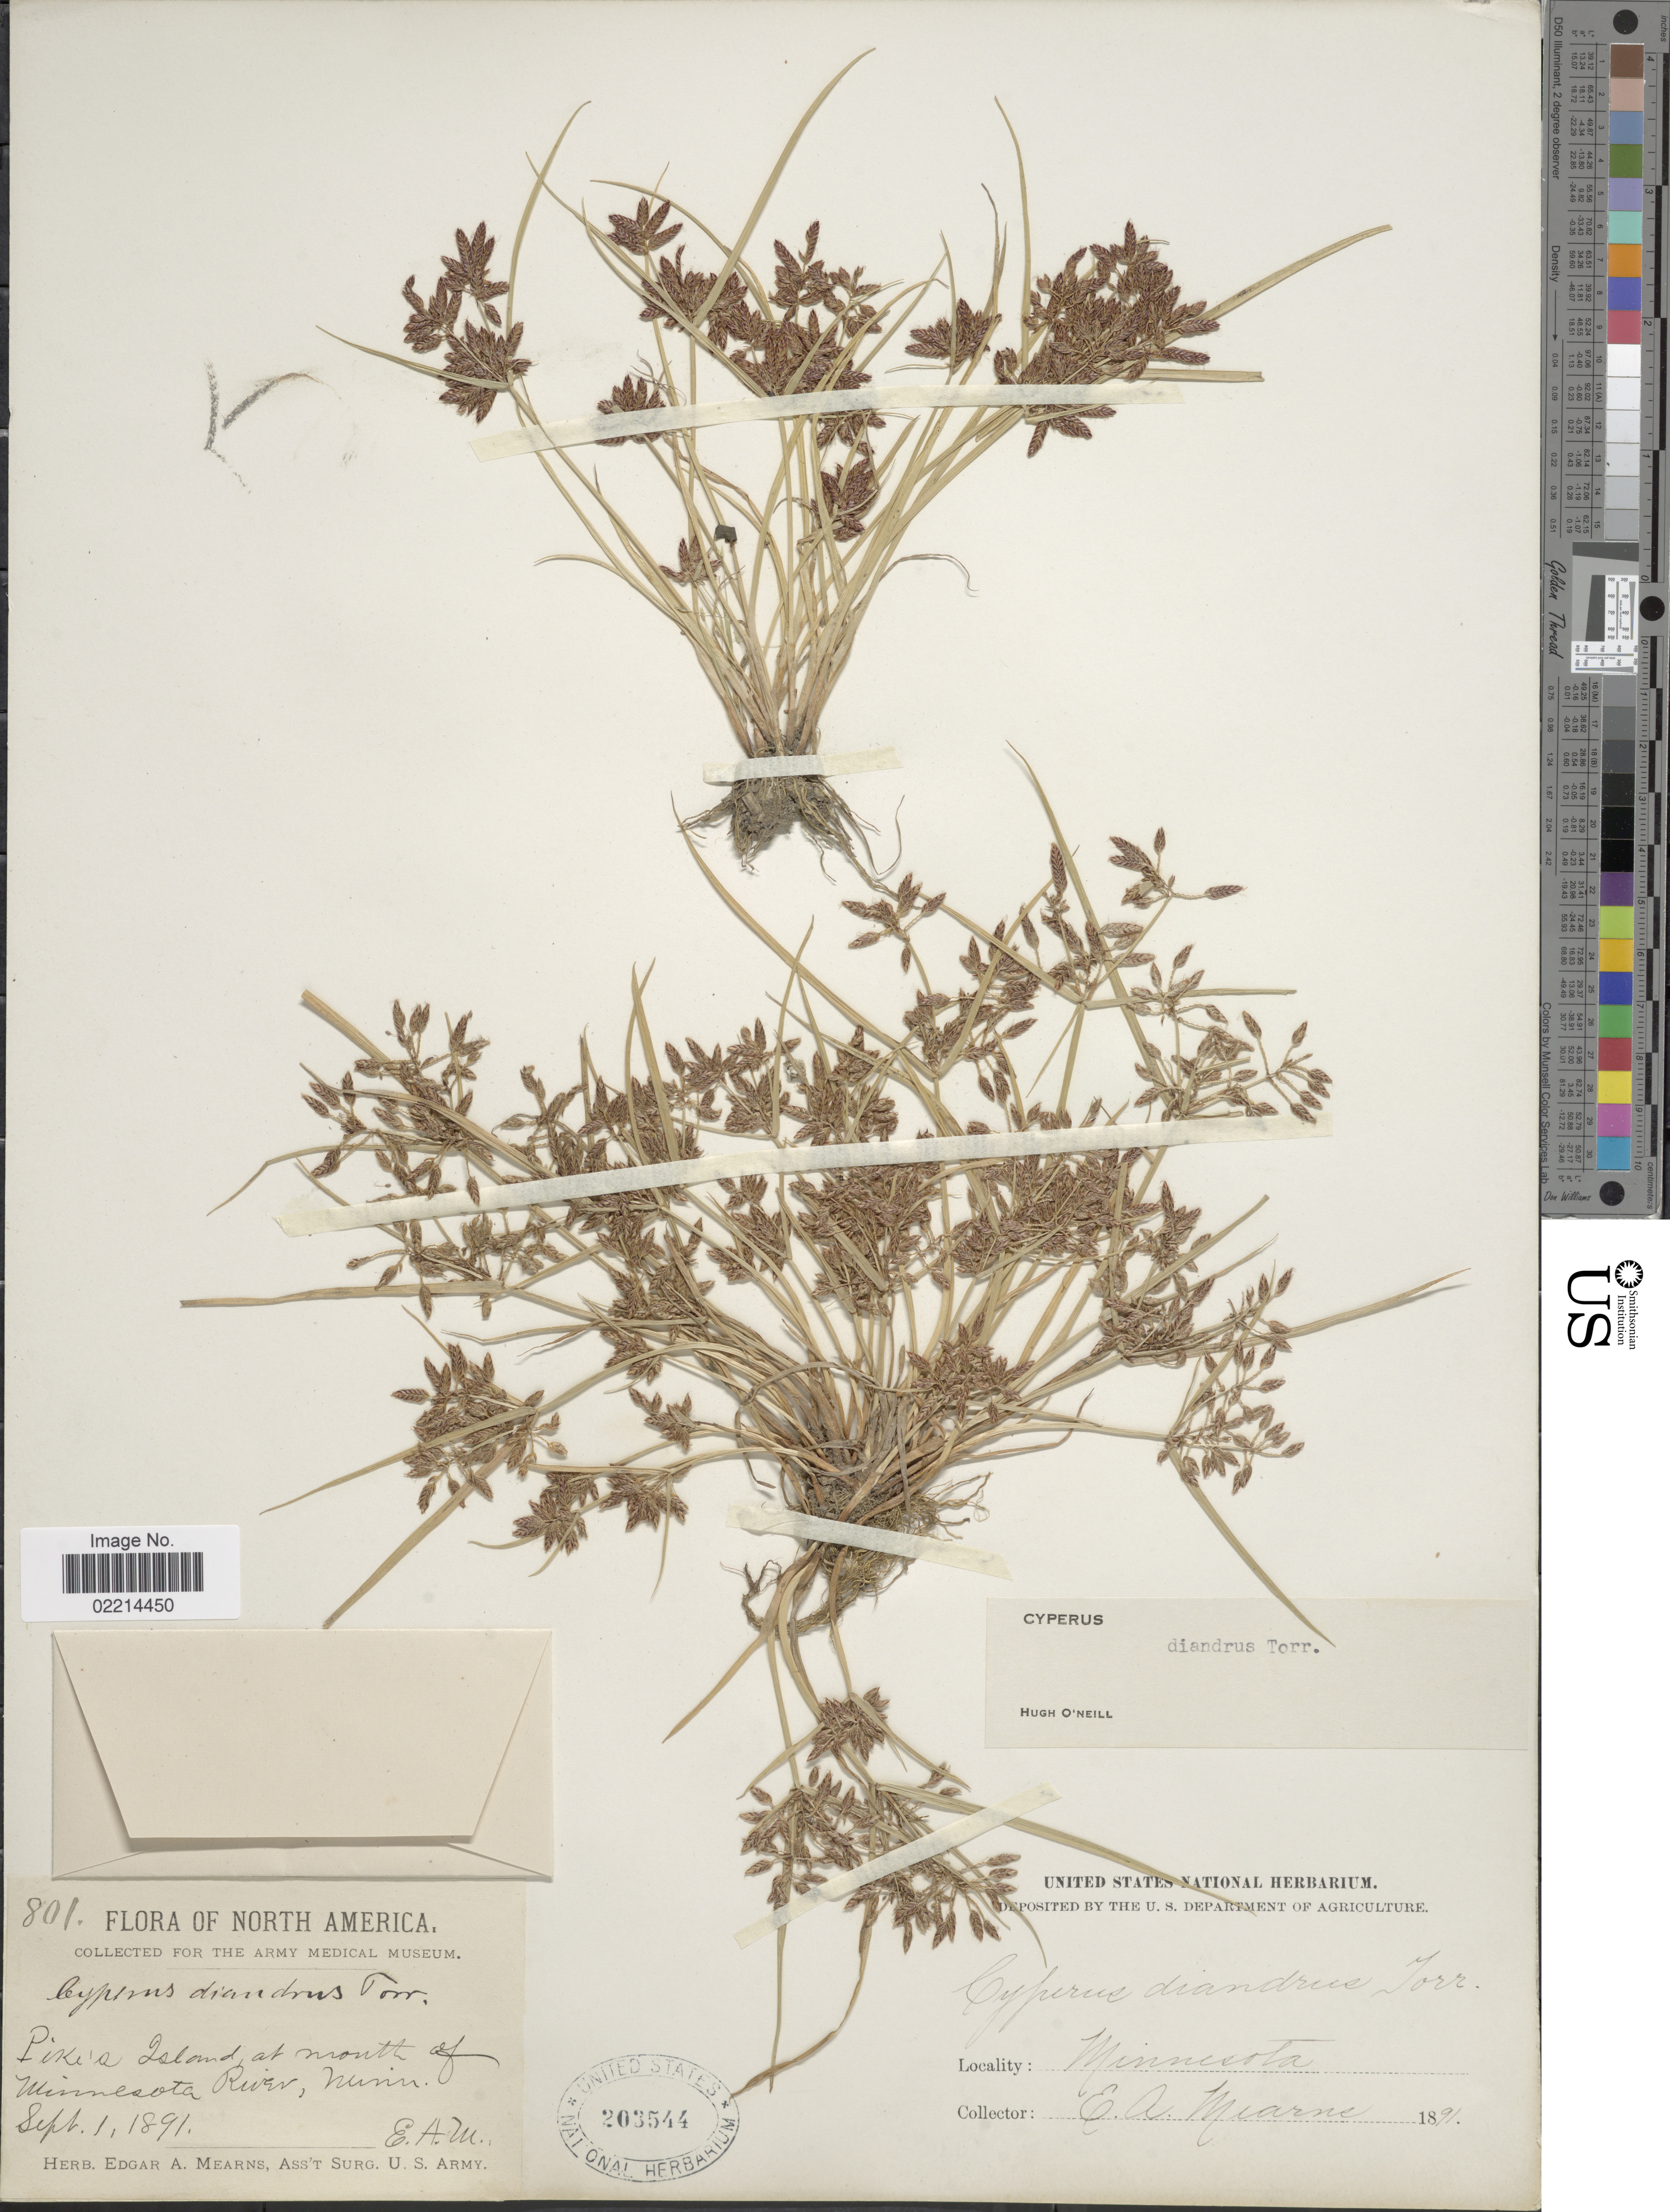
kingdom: Plantae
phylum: Tracheophyta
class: Liliopsida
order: Poales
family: Cyperaceae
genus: Cyperus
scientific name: Cyperus diandrus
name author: Torr.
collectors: E. A. Mearns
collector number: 801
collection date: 1891-09-01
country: United States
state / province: Minnesota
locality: Pike's Island, at mouth of Minnesota River.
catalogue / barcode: US 203544